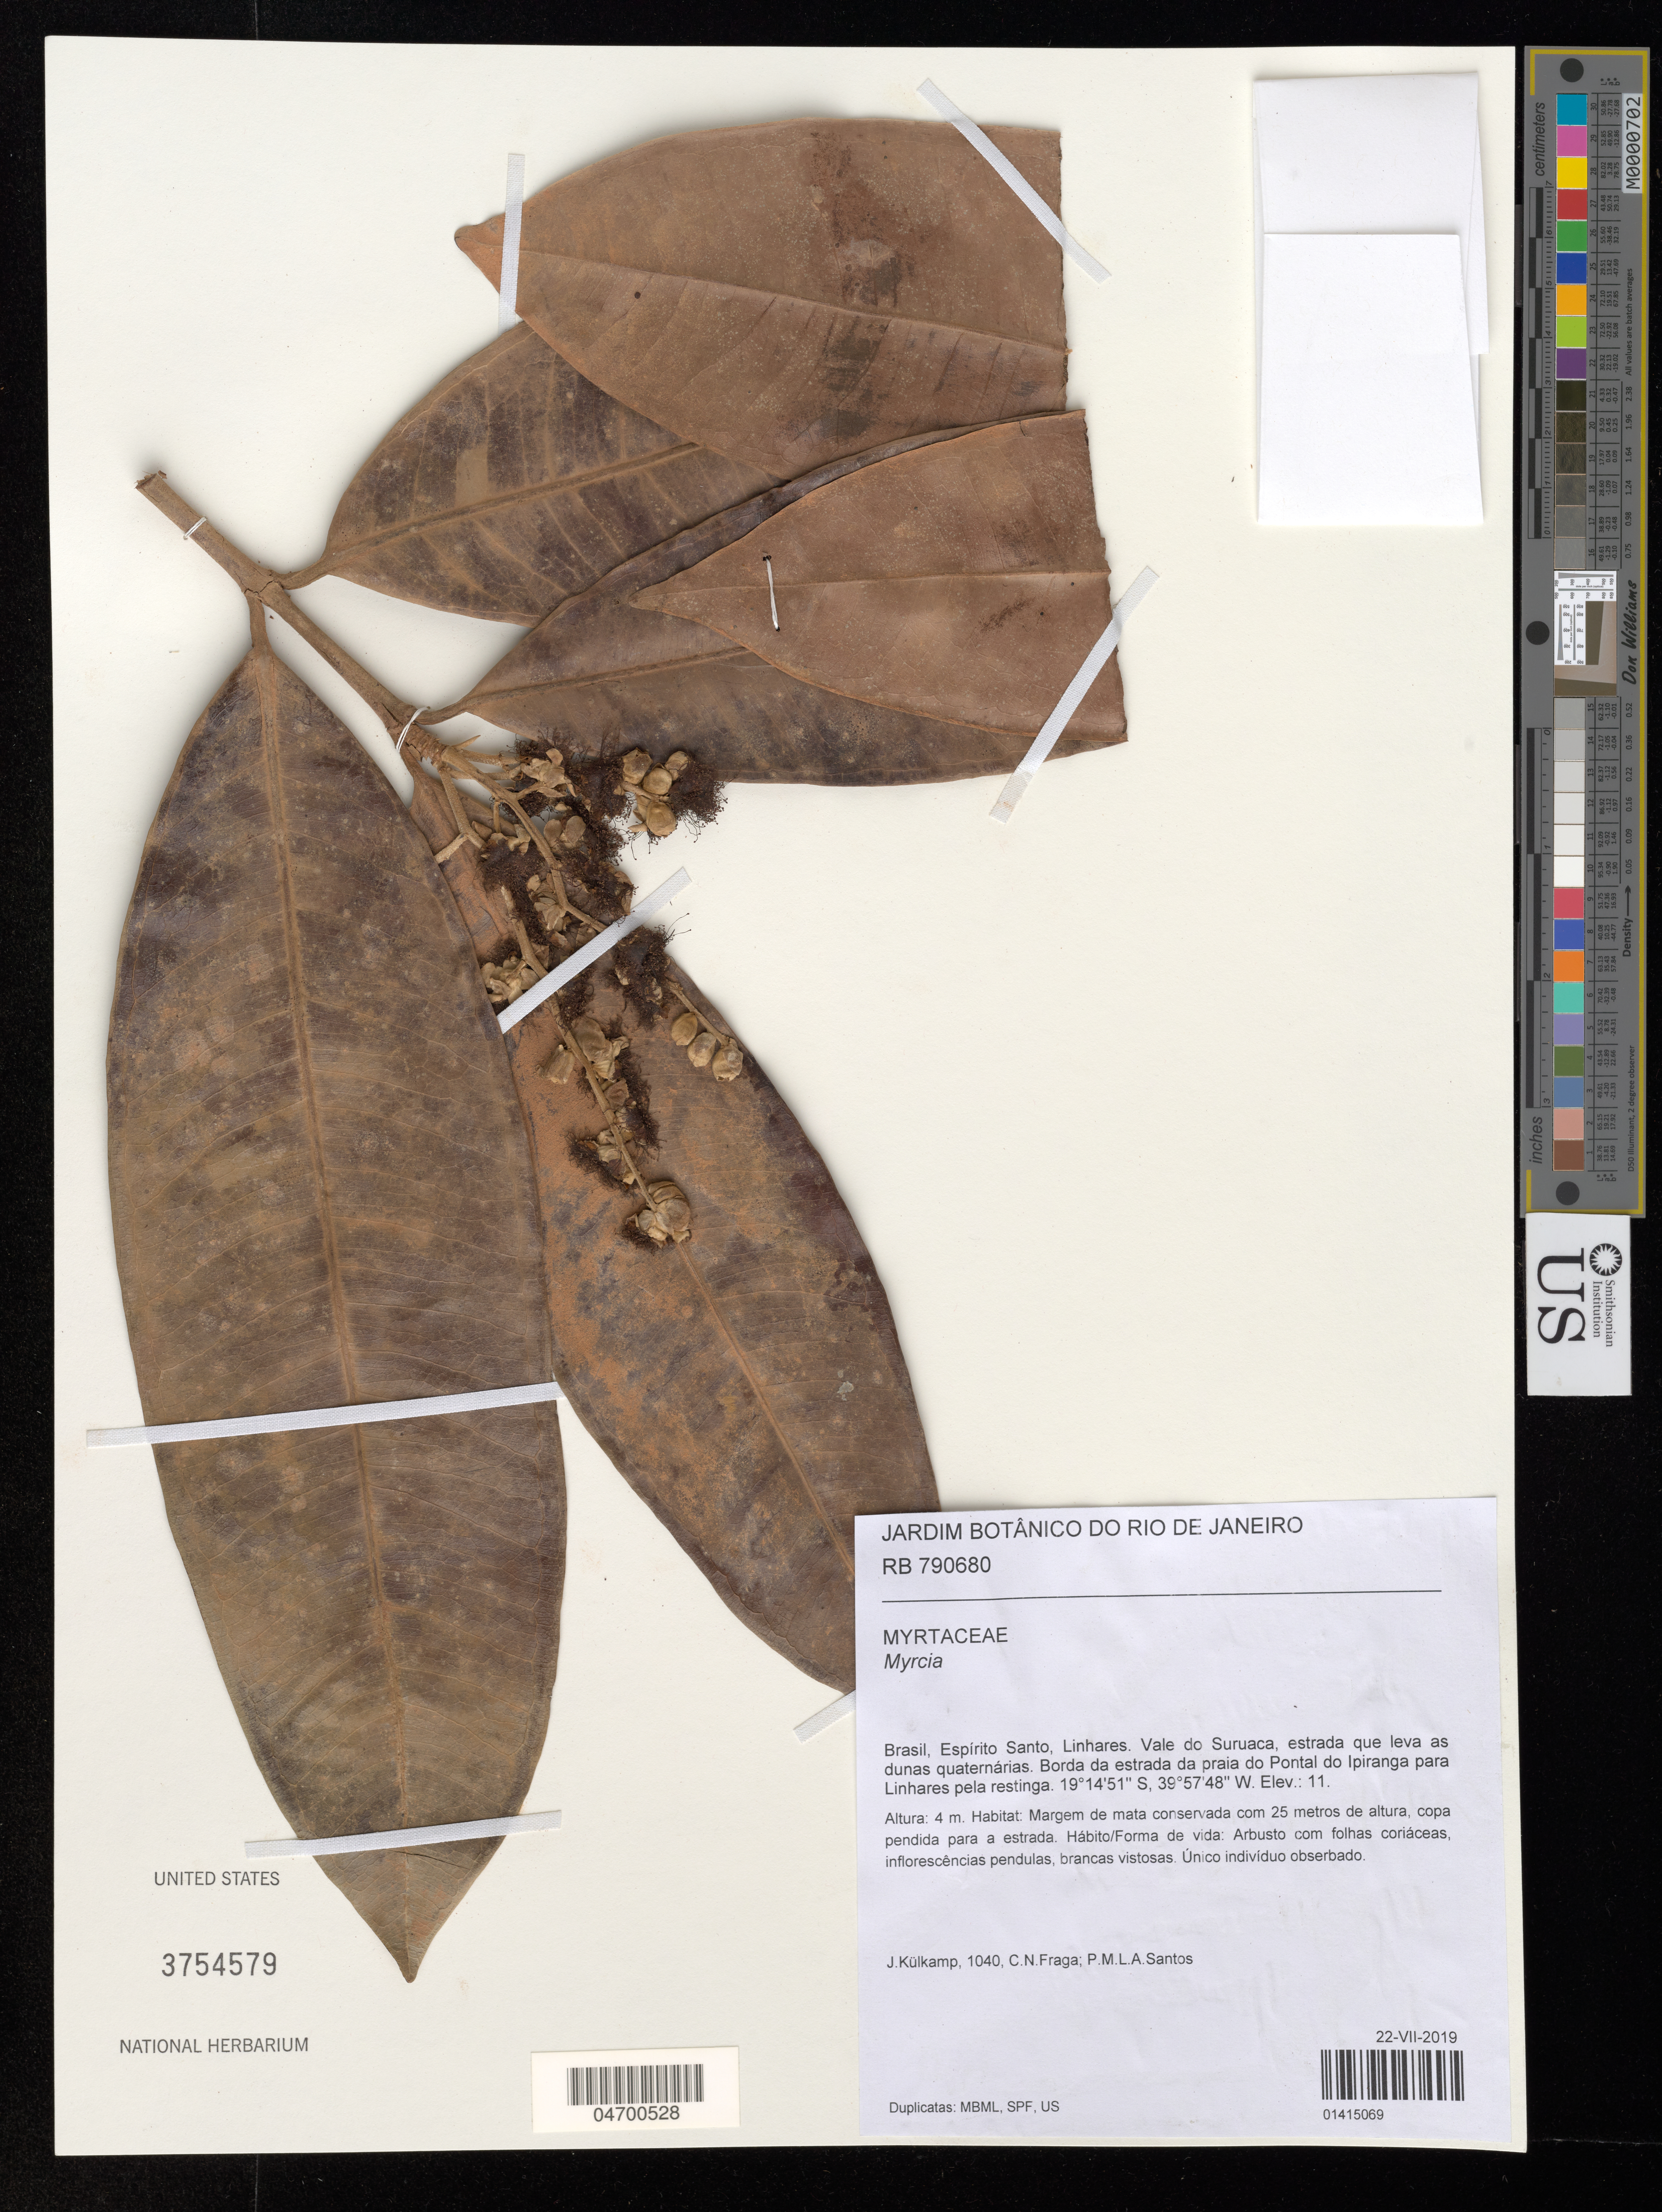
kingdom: Plantae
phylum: Tracheophyta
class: Magnoliopsida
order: Myrtales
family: Myrtaceae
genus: Myrcia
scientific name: Myrcia sp.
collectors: J. Külkamp, C. Fraga & P. Santos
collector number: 1040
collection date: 2019-07-22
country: Brazil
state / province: Espírito Santo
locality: Linhares. Vale do Suruaca, estrada que leva as dunas quaternárrias. Borda da estrada da praia do Pontal do Ipiranga para Linhares pela restinga.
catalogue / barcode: US 3754579